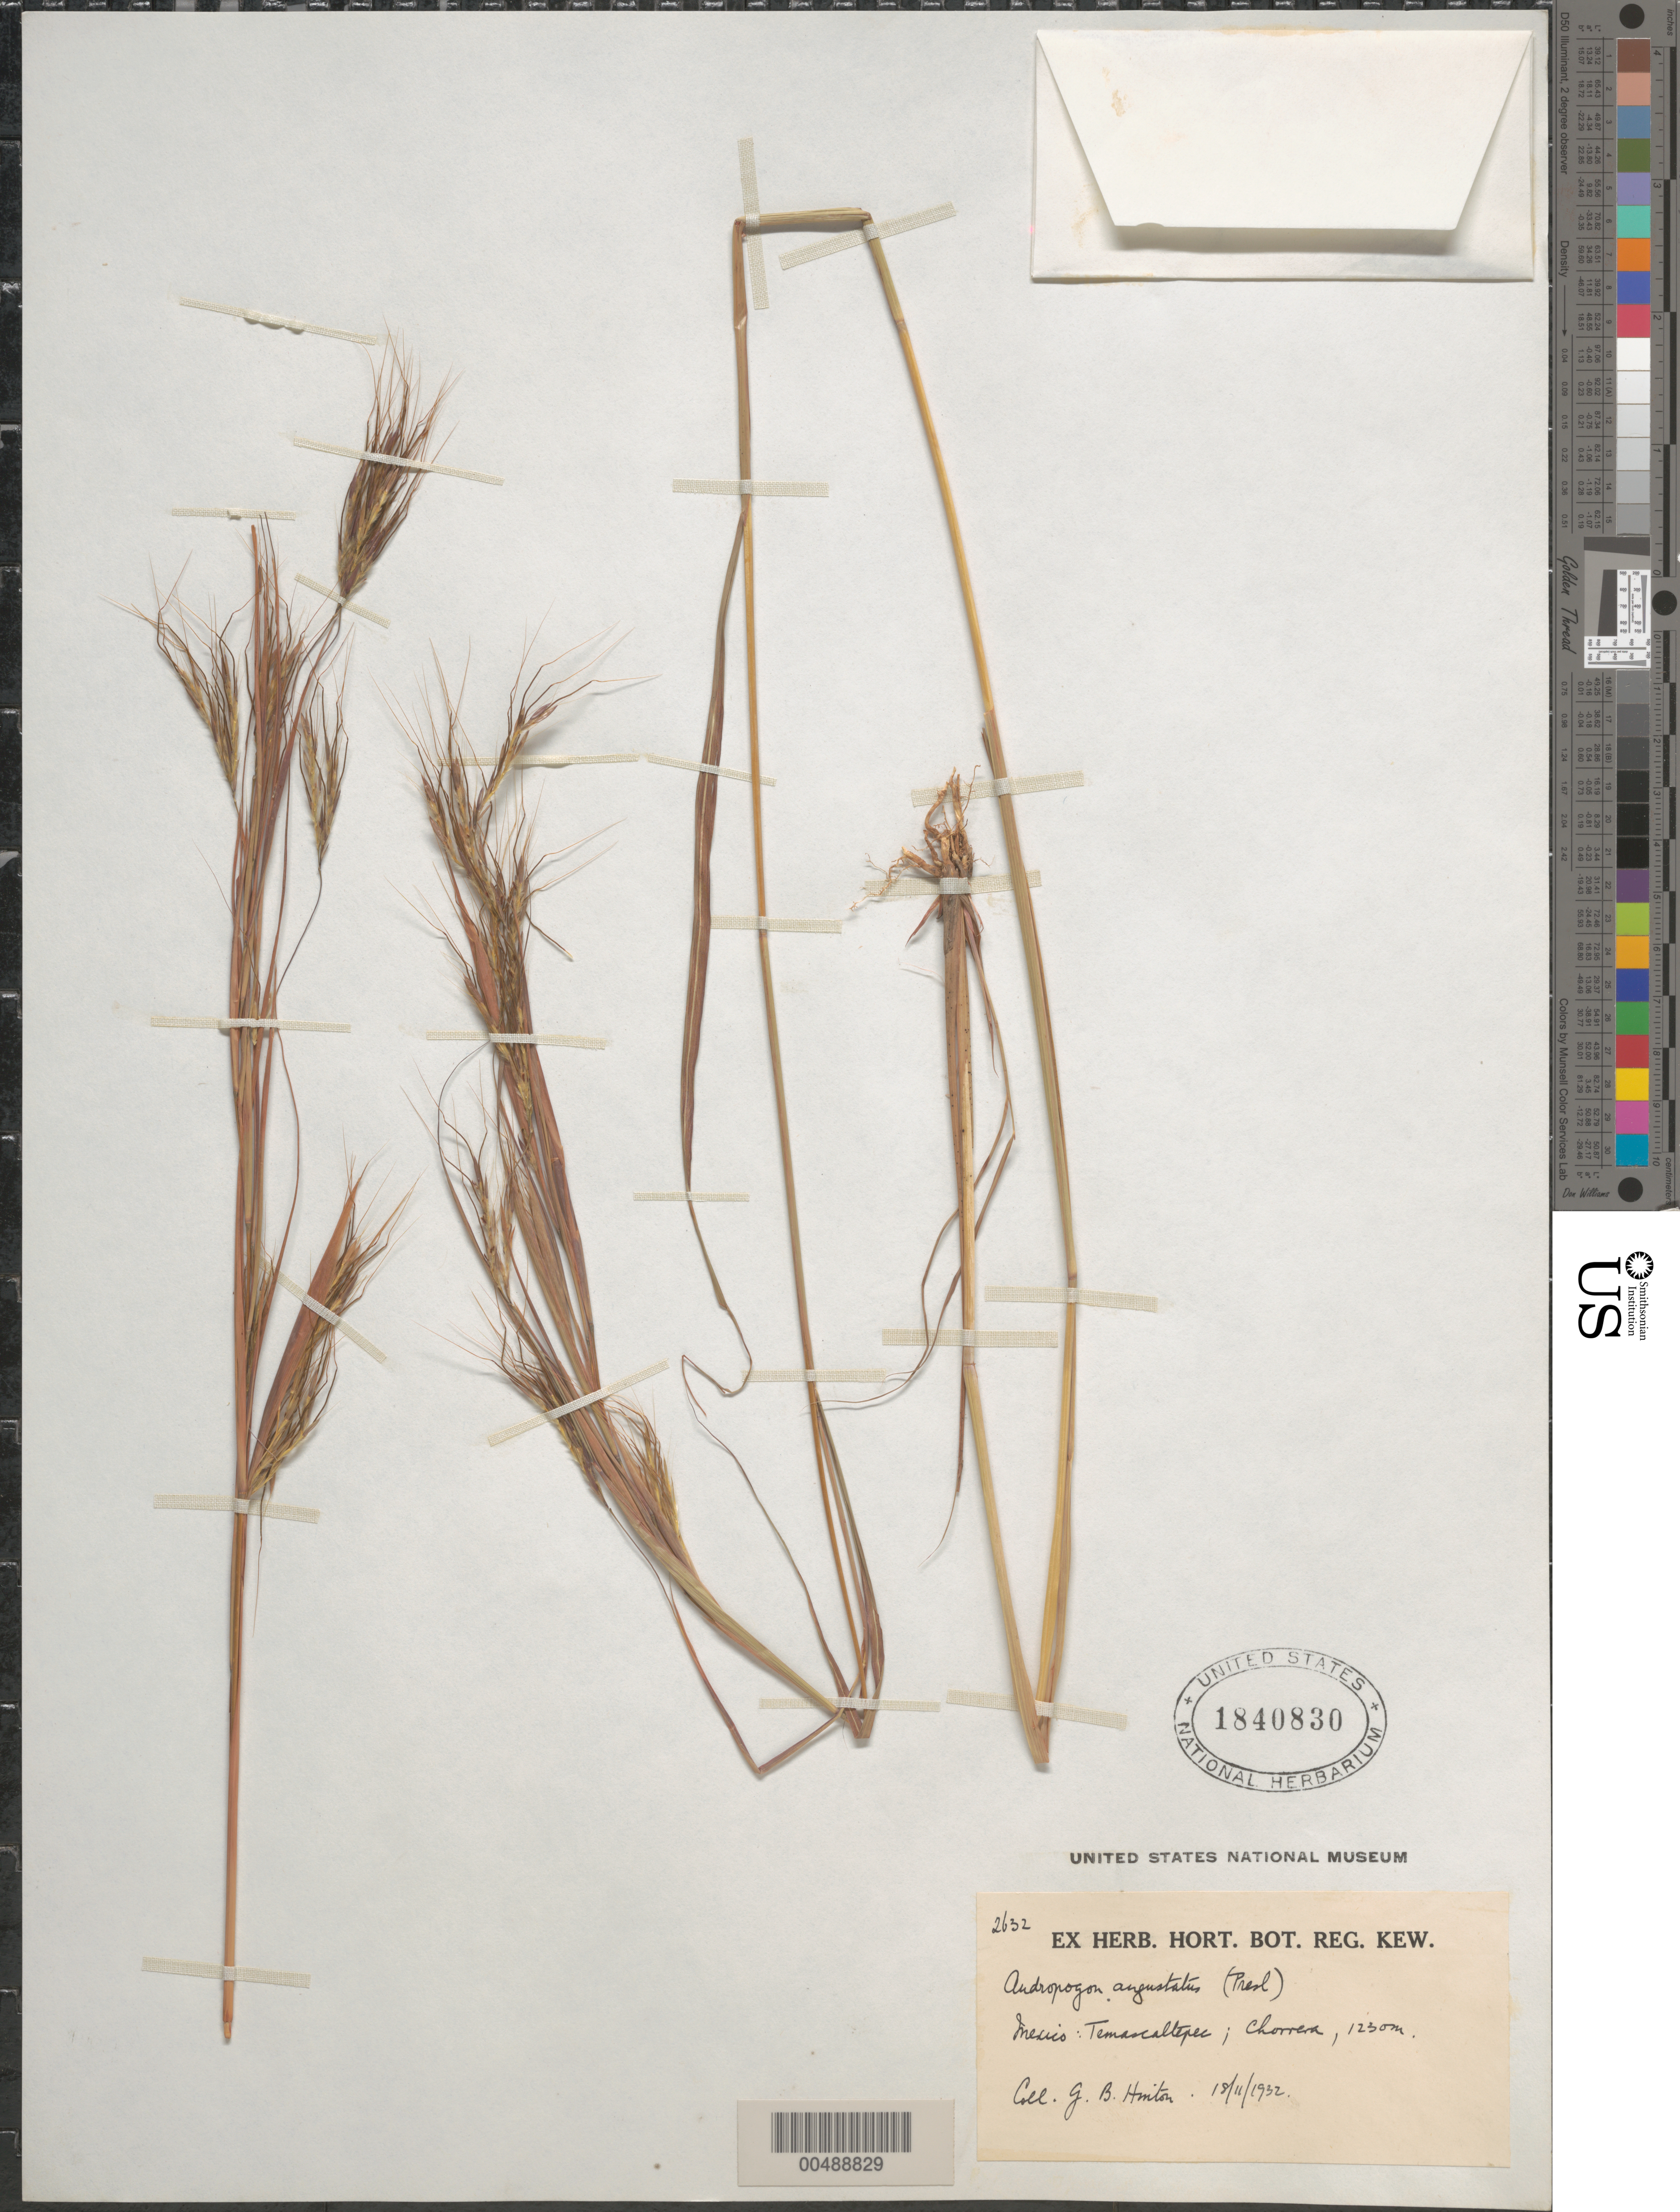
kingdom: Plantae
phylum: Tracheophyta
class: Liliopsida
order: Poales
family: Poaceae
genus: Diectomis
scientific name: Diectomis laxa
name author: Nees in Mart.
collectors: G. B. Hinton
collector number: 2632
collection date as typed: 18 Nov 1932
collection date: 1932-11-18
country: Mexico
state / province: México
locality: Temascaltepec, Chorrera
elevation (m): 1230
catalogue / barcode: US 1840830